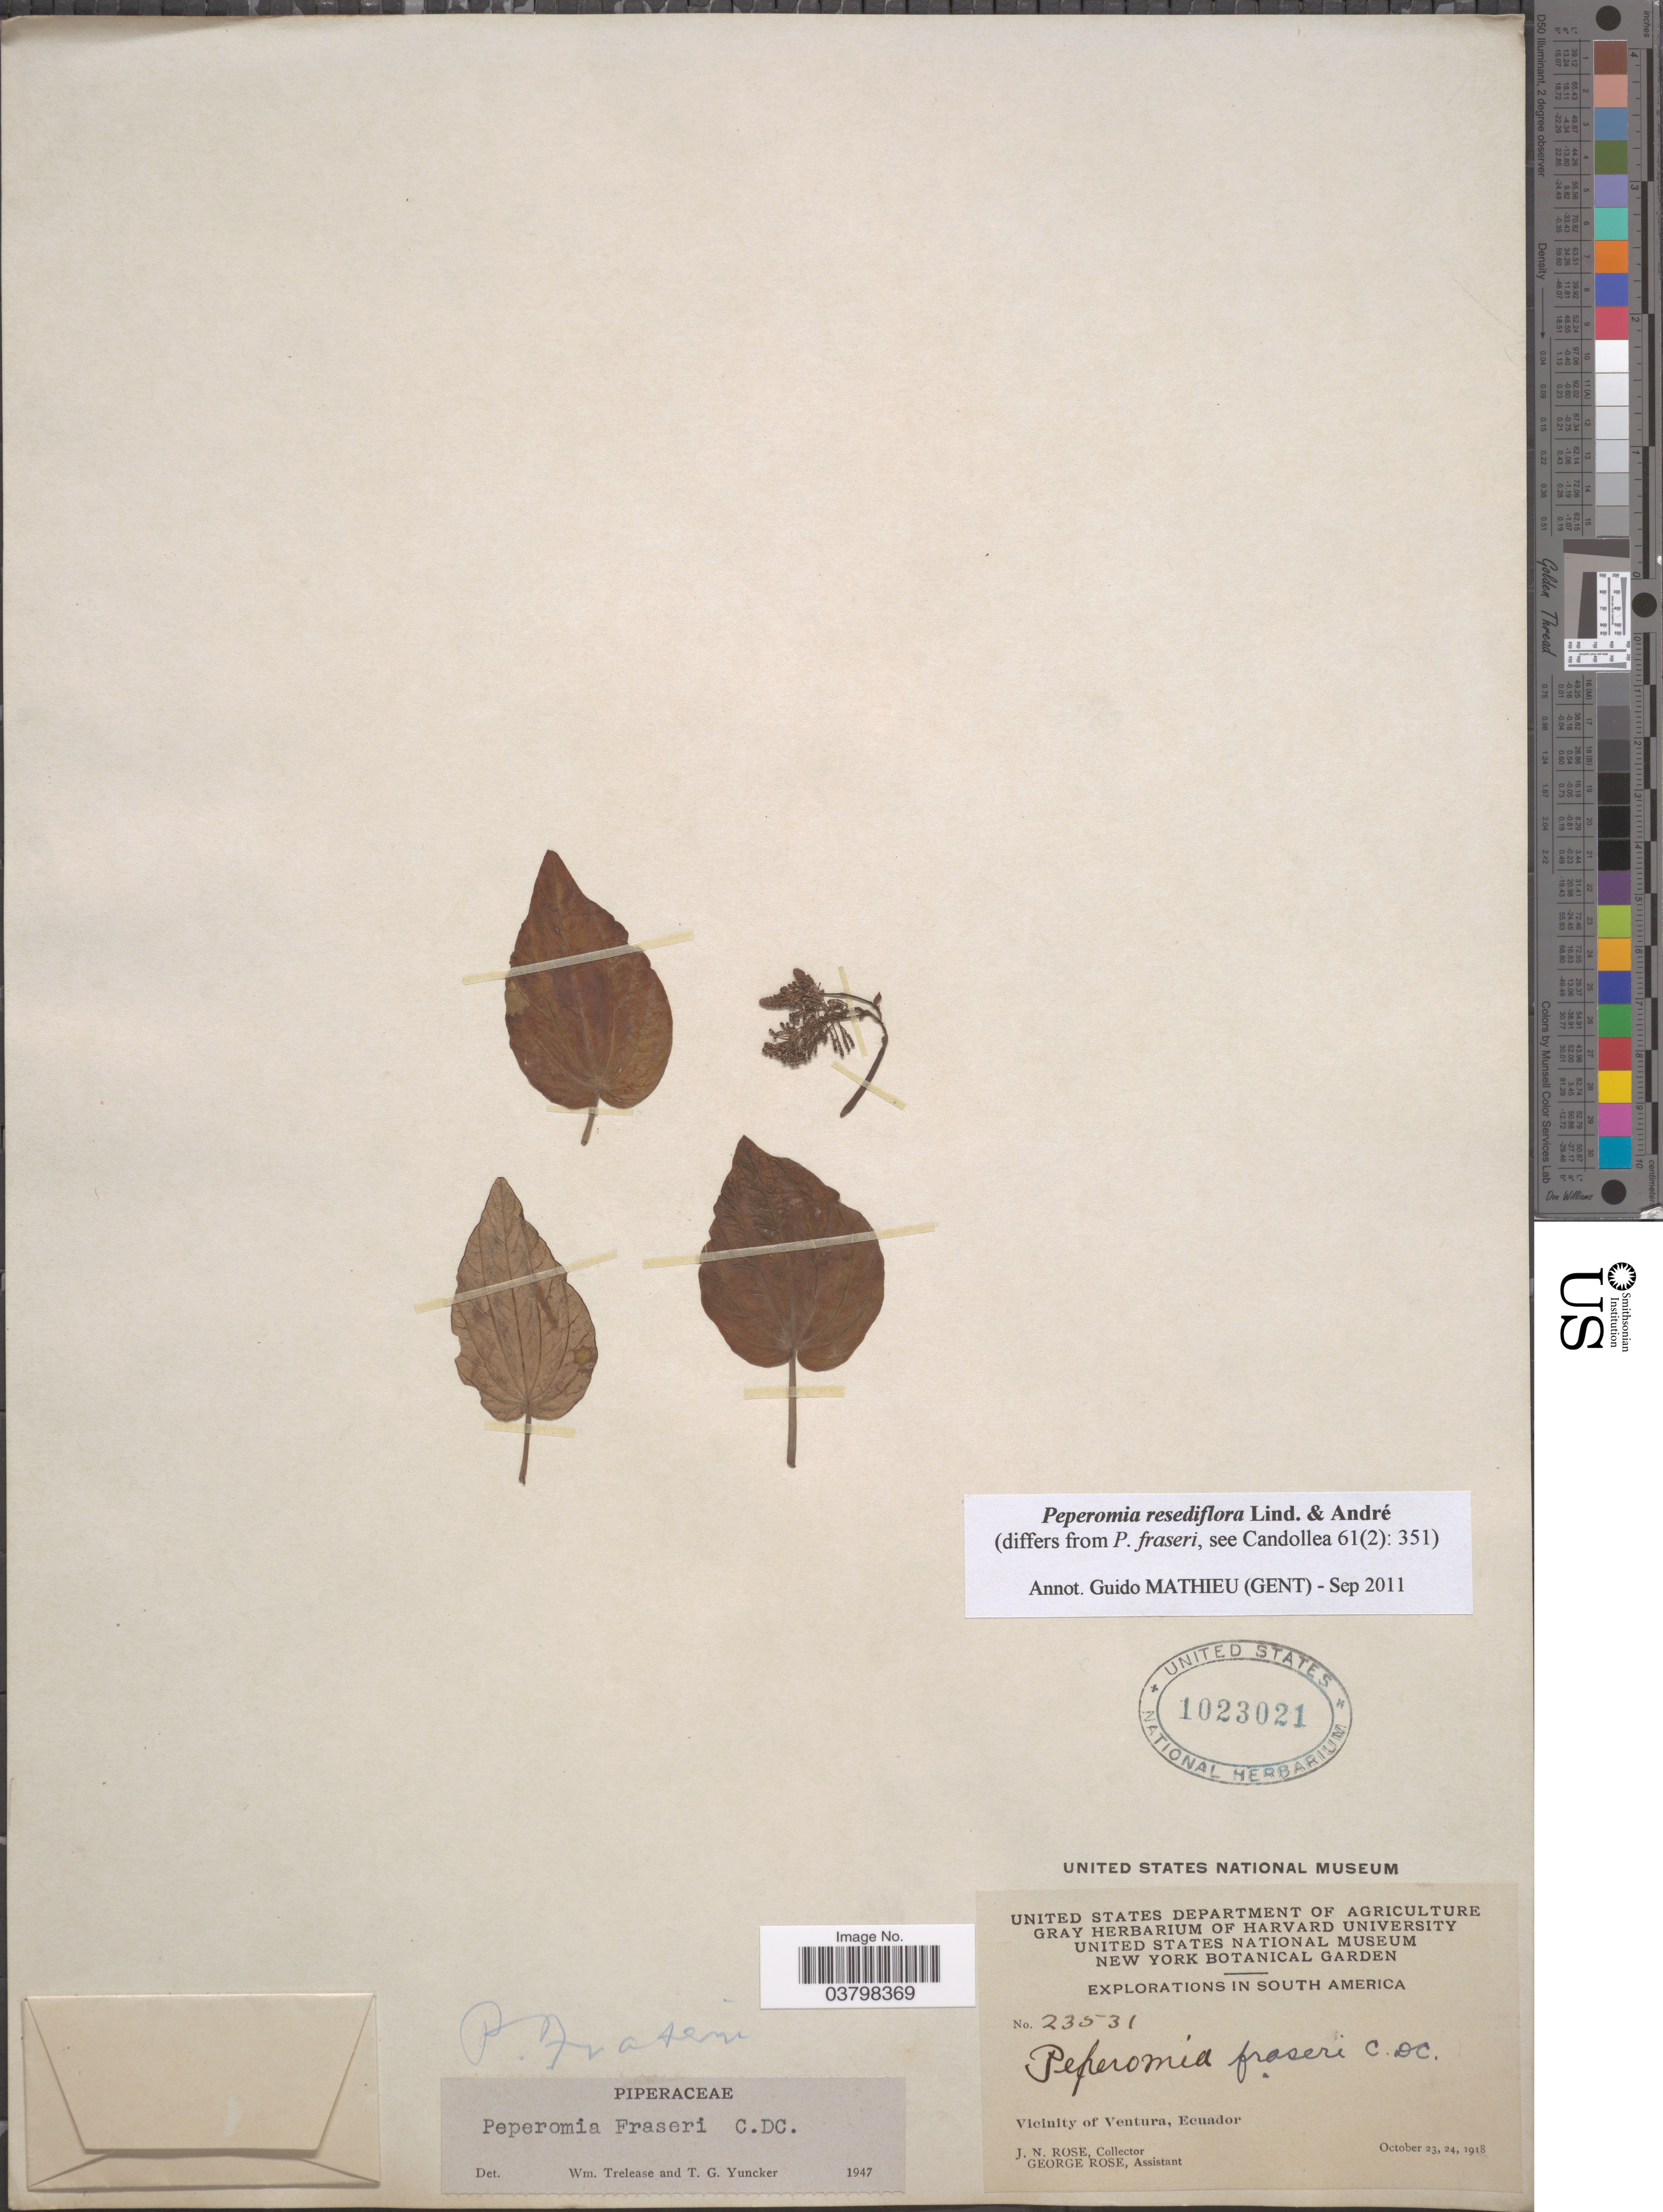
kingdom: Plantae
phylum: Tracheophyta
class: Magnoliopsida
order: Piperales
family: Piperaceae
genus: Peperomia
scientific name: Peperomia resediflora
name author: Linden & André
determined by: Jiménez, José Estaban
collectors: J. N. Rose & G. Rose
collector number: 23531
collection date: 1918-10-23/1918-10-24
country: Ecuador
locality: Vicinity of Ventura.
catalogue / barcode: US 1023021